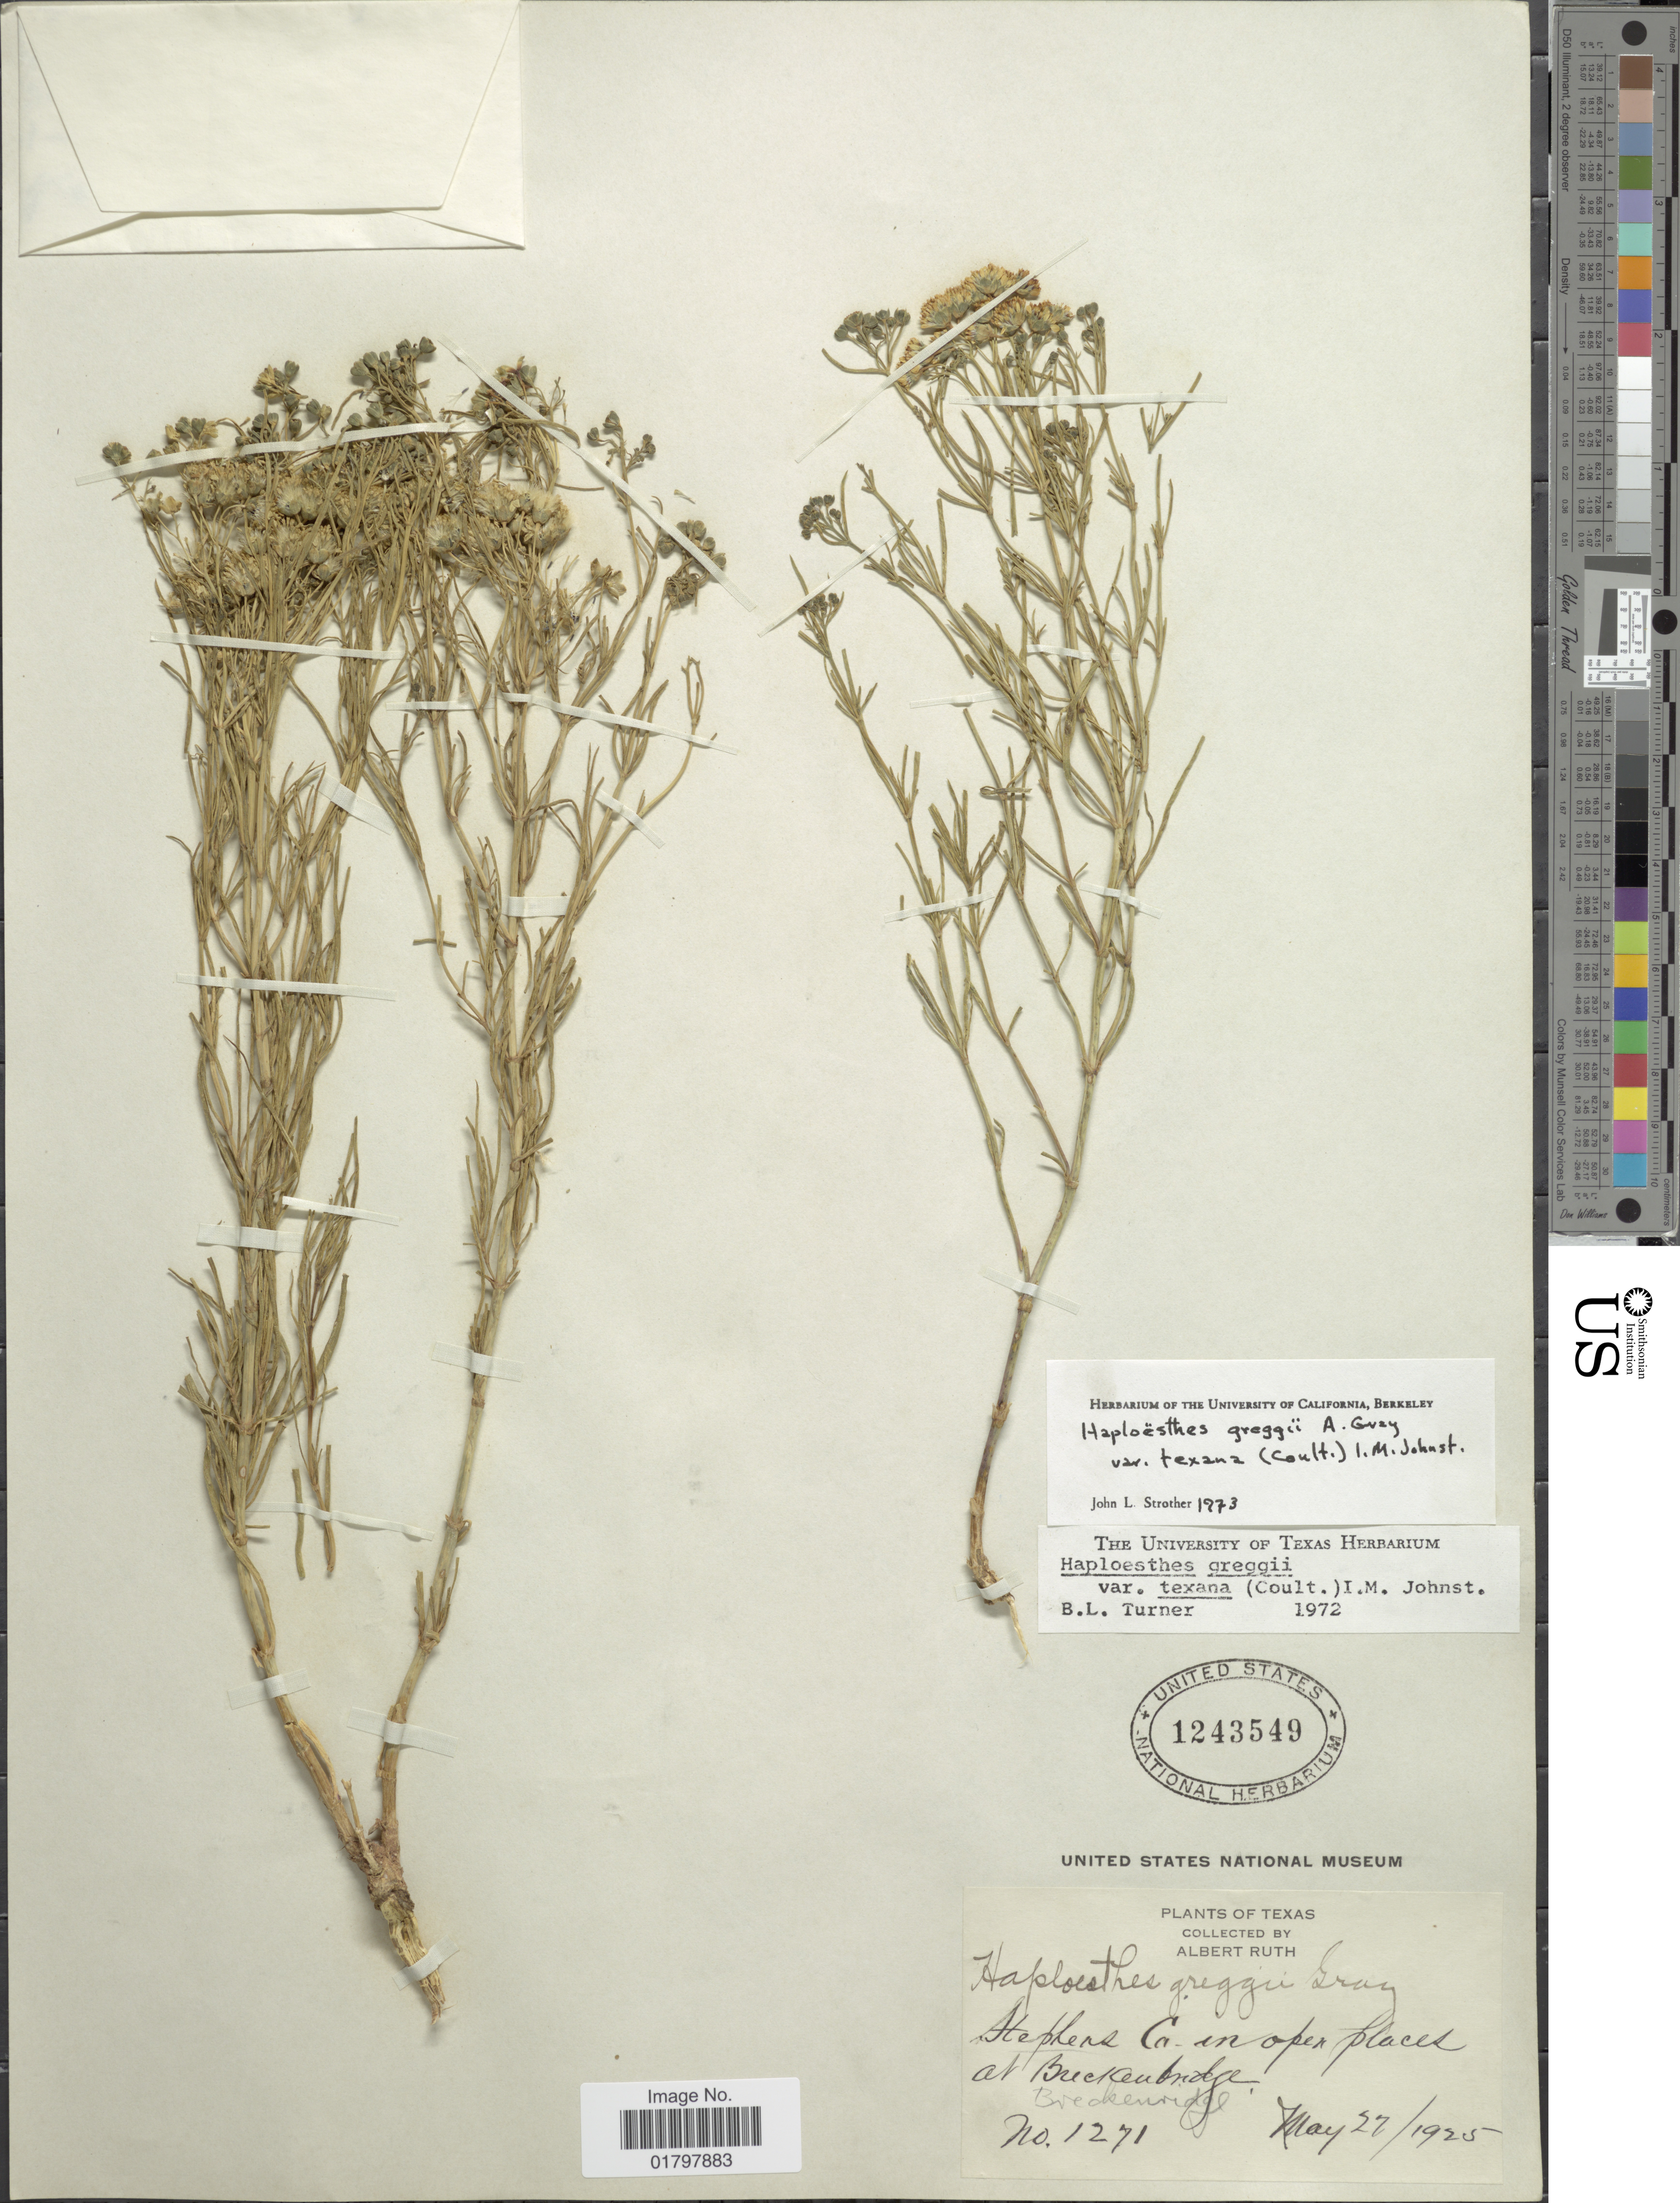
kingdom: Plantae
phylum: Tracheophyta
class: Magnoliopsida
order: Asterales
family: Asteraceae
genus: Haploesthes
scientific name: Haploesthes greggii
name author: A. Gray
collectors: A. Ruth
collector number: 1271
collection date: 1925-05-27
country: United States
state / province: Texas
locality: Stephens Co. in open places at Buckenbridge. Breckenridge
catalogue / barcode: US 1243549